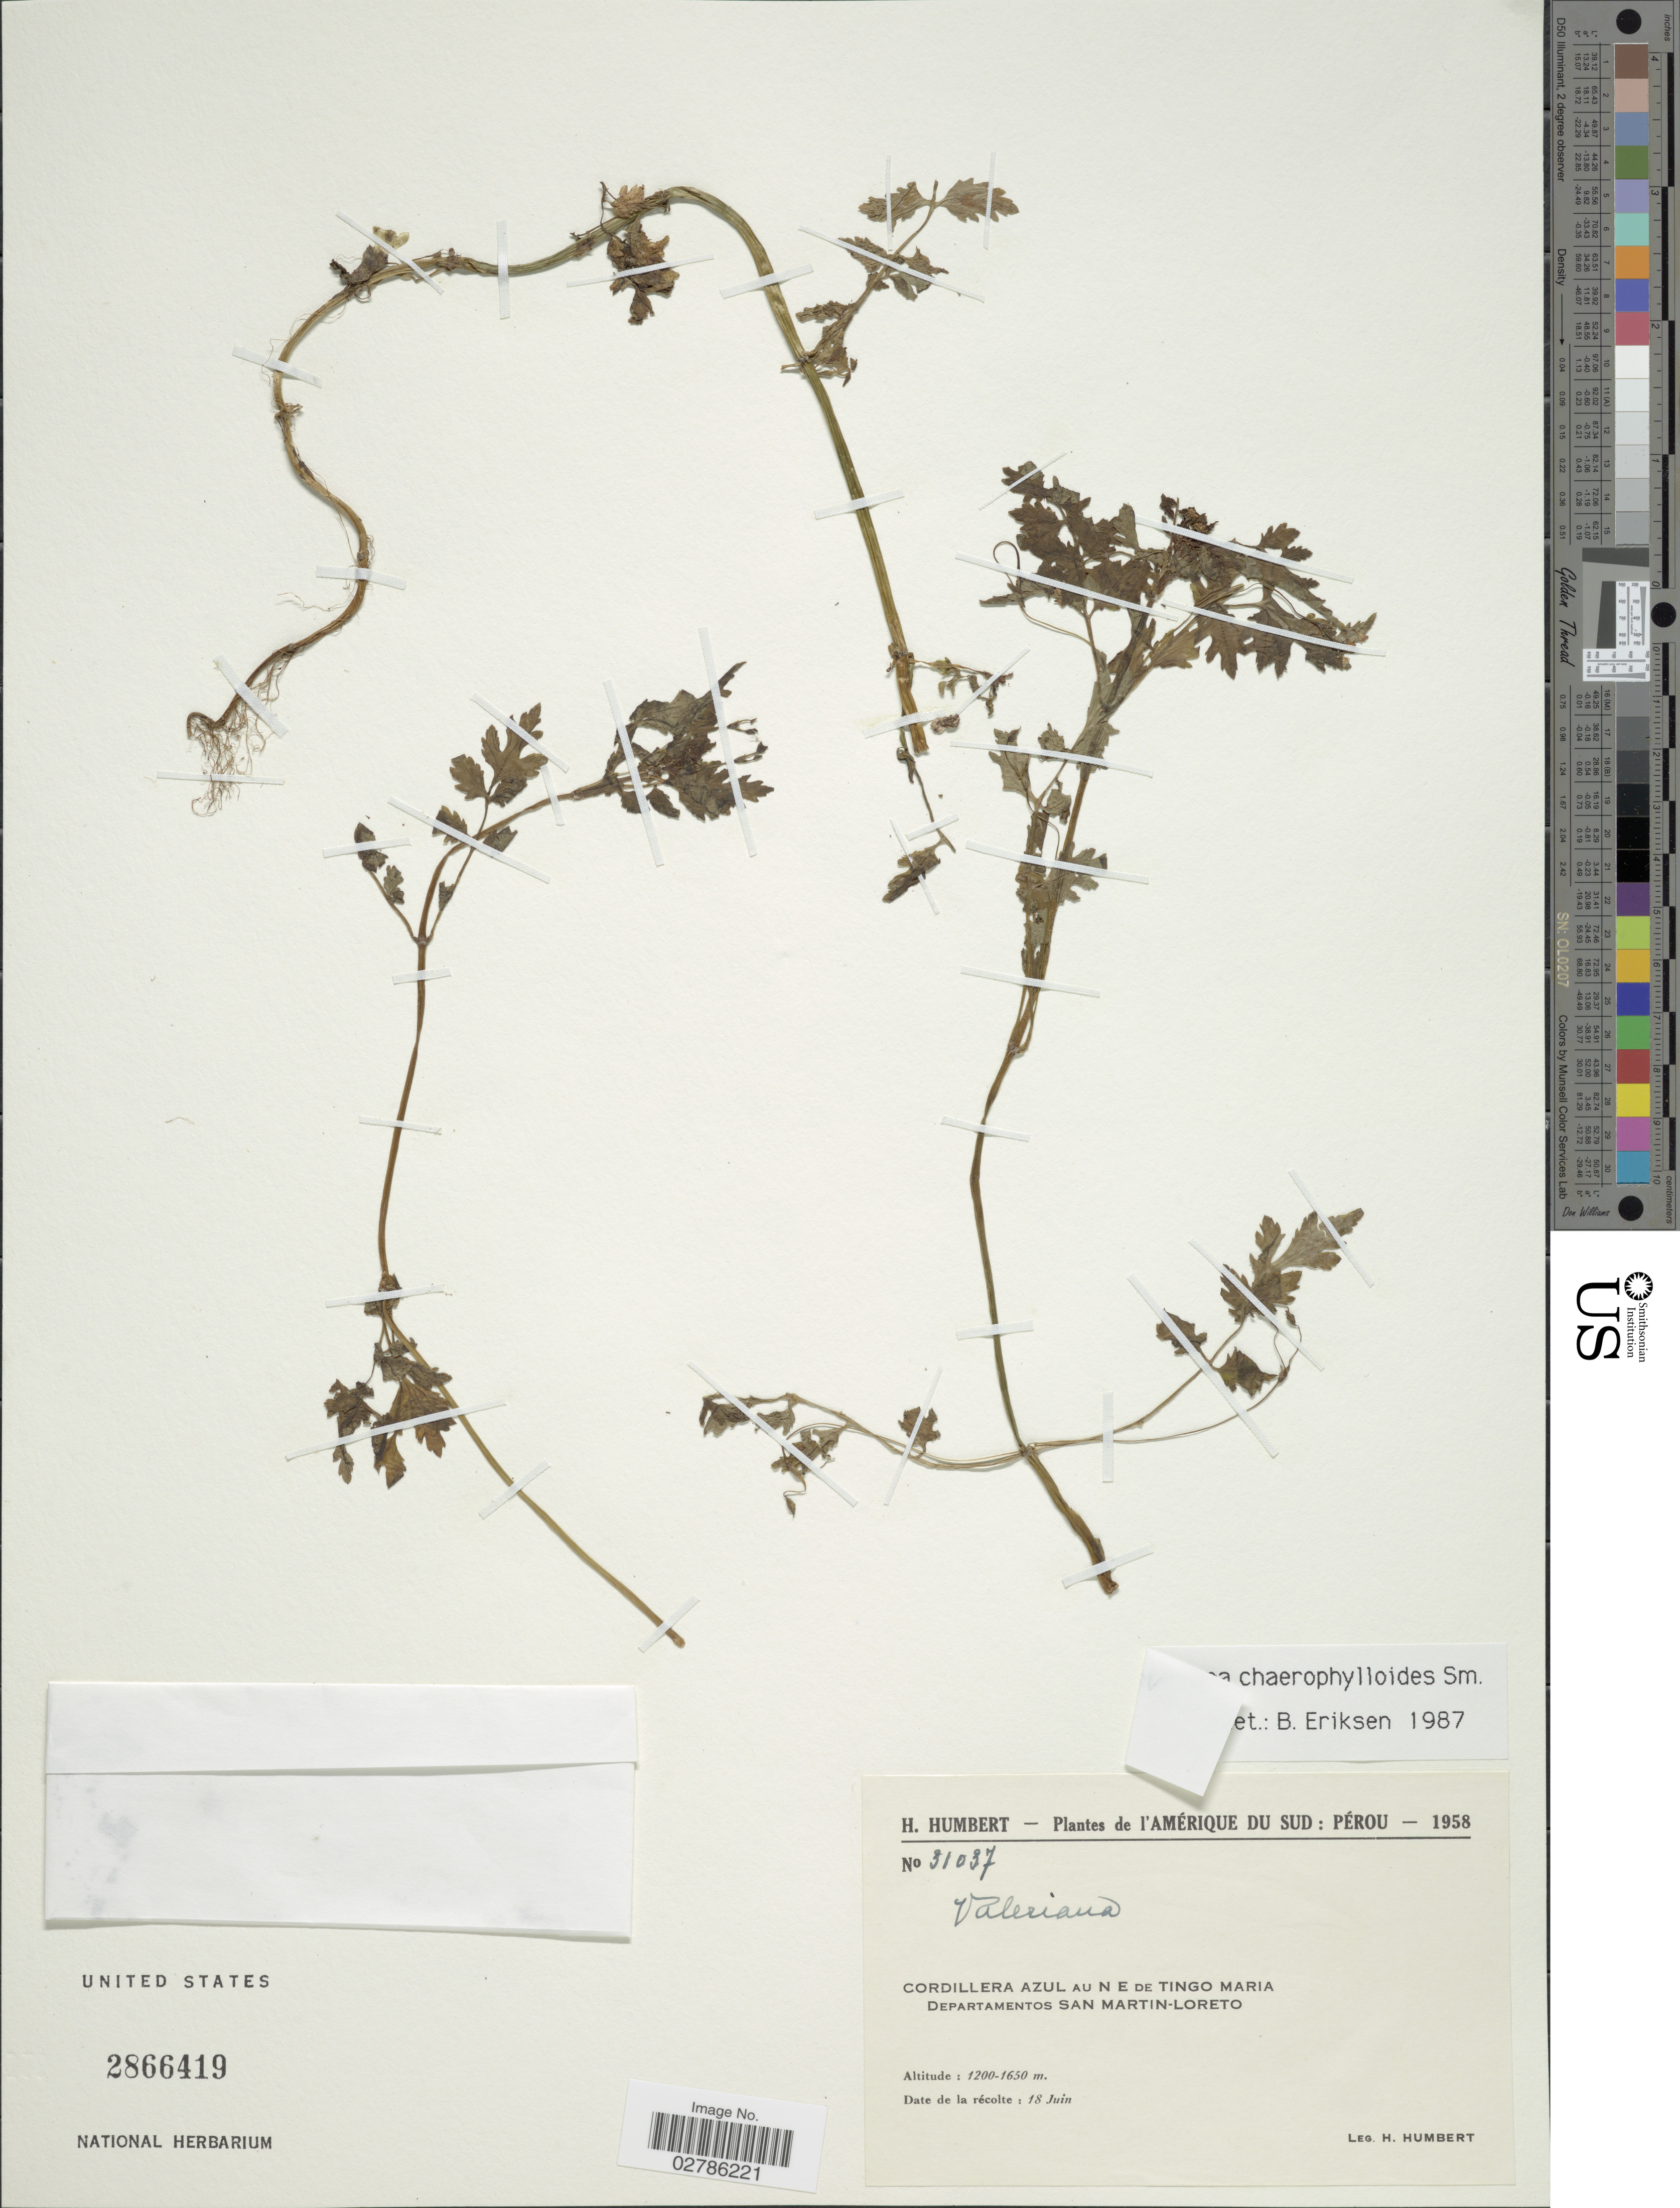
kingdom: Plantae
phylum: Tracheophyta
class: Magnoliopsida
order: Dipsacales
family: Caprifoliaceae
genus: Astrephia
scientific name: Astrephia chaerophylloides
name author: (Sm.) DC.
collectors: H. Humbert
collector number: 31037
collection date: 1958-06-18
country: Peru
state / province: San Martín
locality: Cordillera azul au N E de Tingo Maria, Departamentos San Martin-Loreto.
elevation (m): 1200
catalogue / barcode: US 2866419